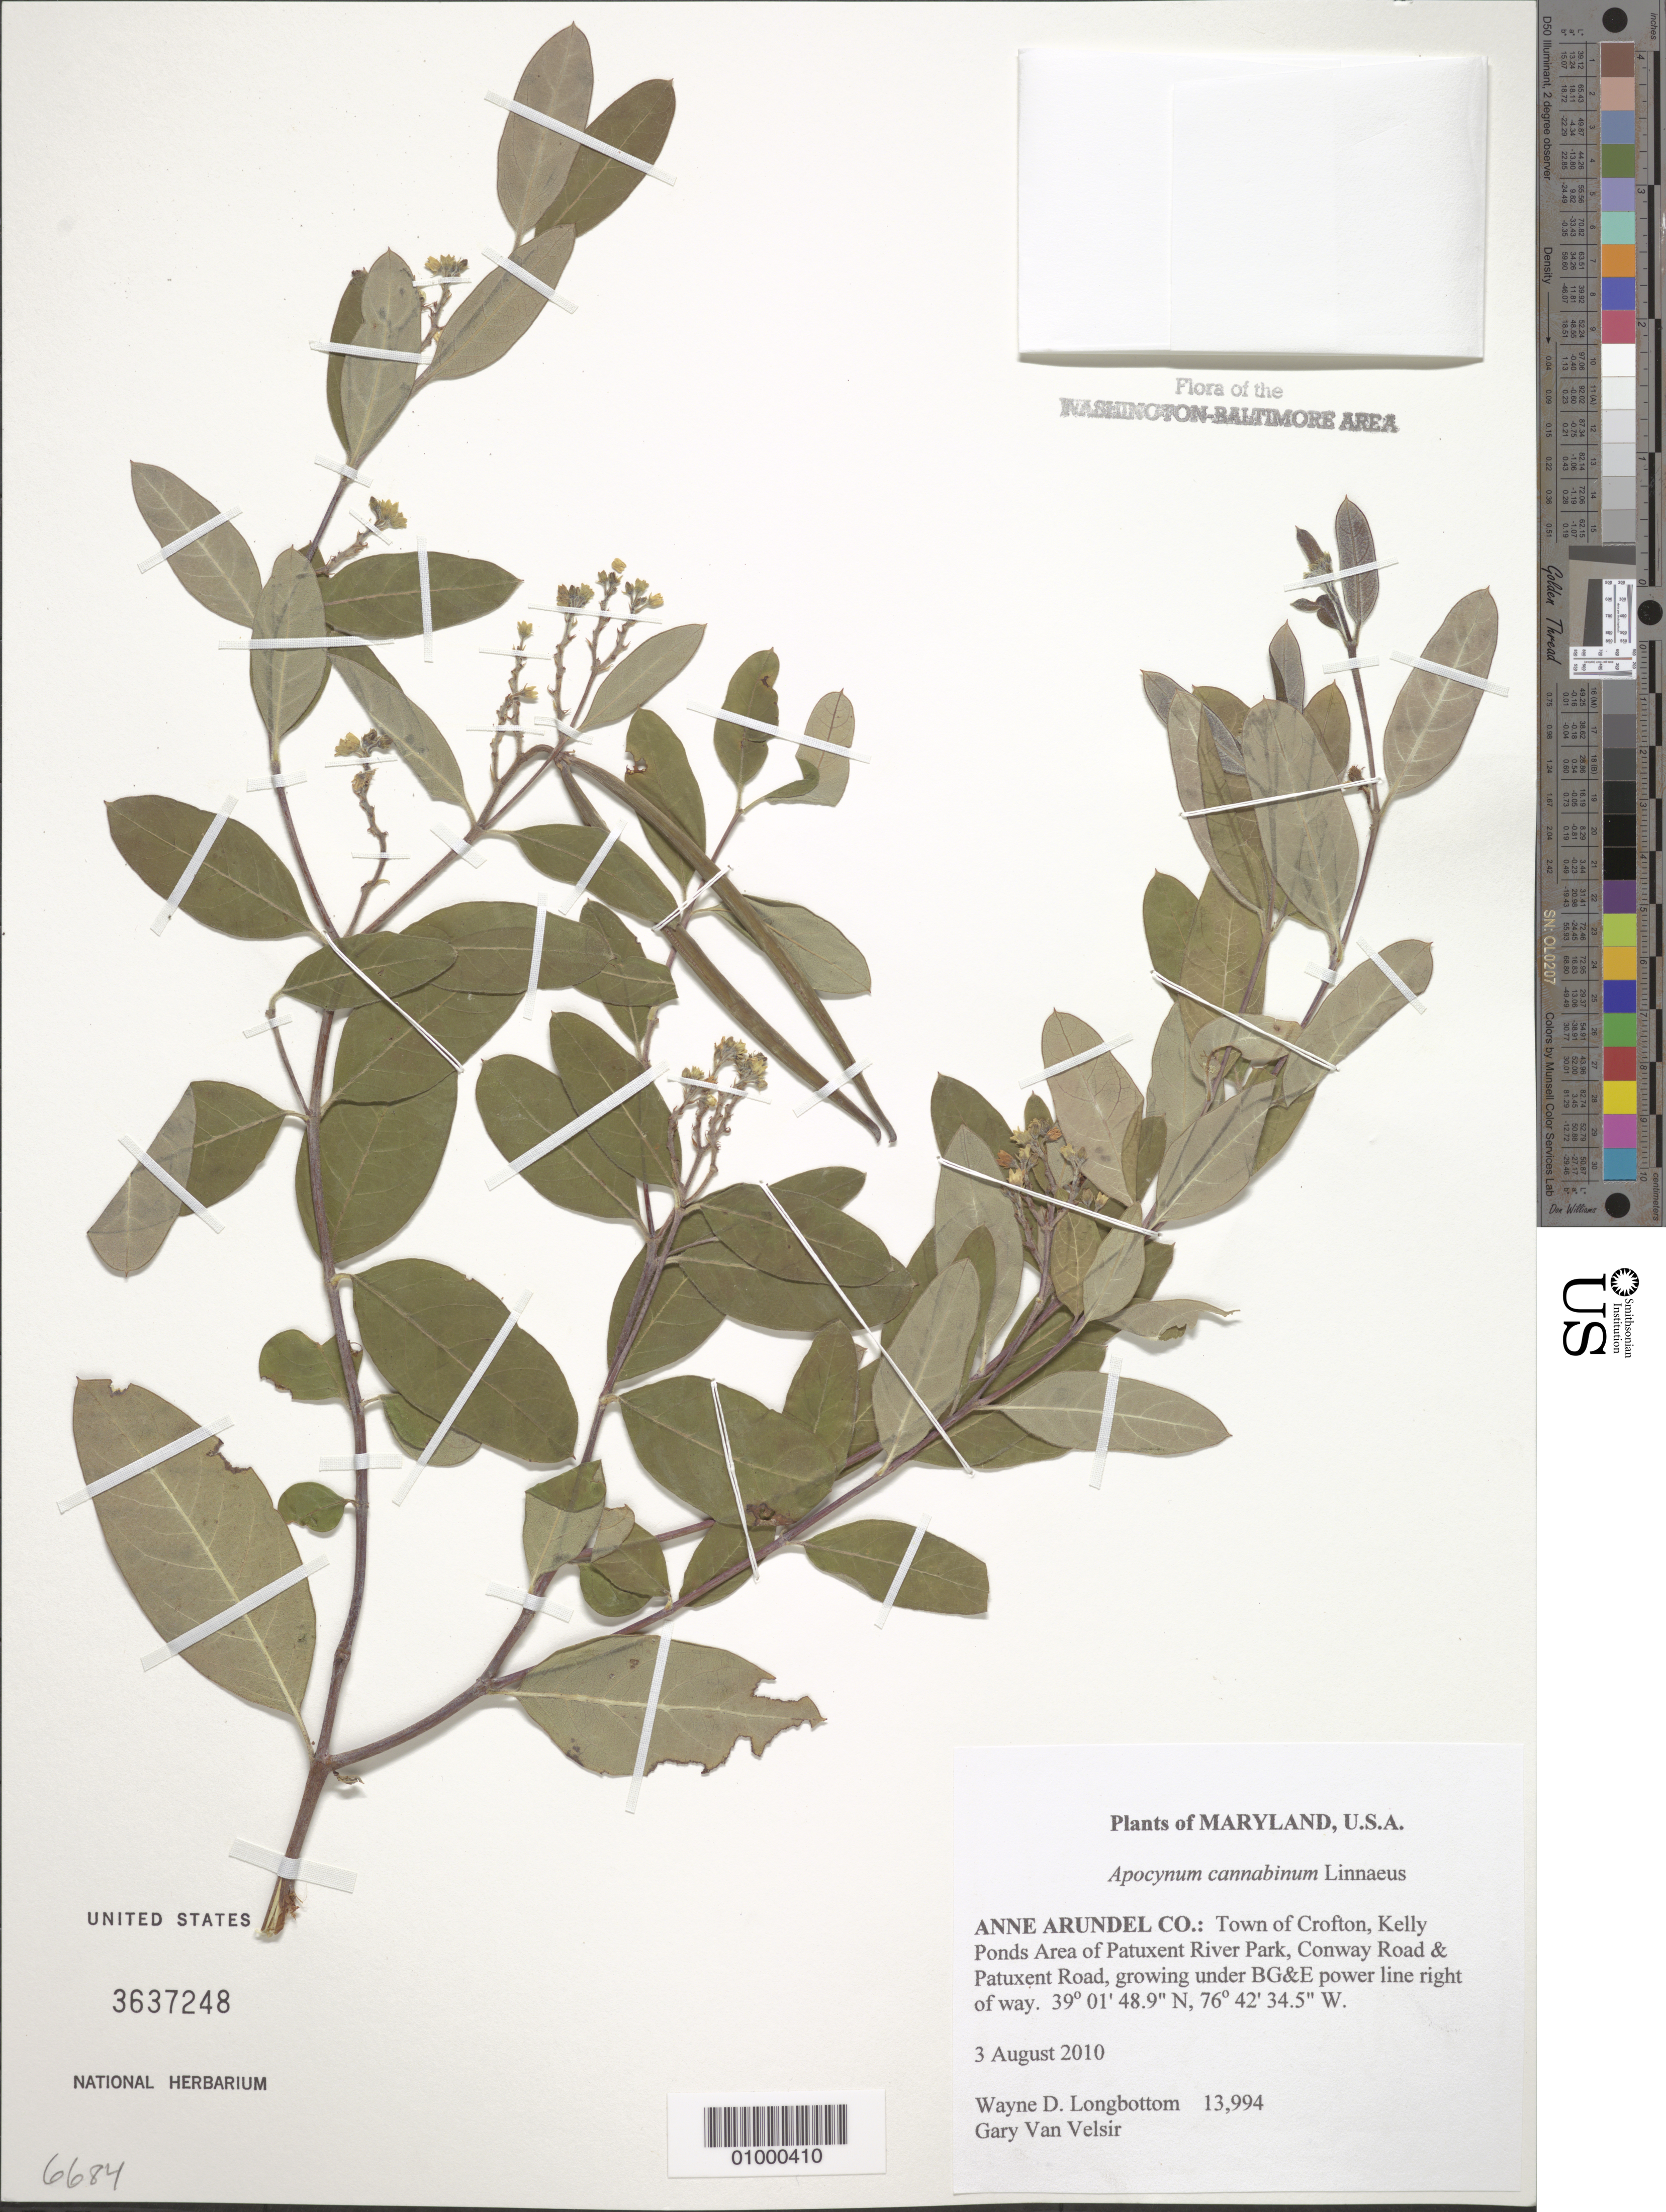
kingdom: Plantae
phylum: Tracheophyta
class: Magnoliopsida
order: Gentianales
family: Apocynaceae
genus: Apocynum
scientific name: Apocynum cannabinum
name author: L.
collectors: W. D. Longbottom & G. Van Velsir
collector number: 13994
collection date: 2010-08-03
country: United States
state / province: Maryland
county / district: Anne Arundel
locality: Town of Crofton, Kelly Ponds Area of Patuxent River Park, Conway Road & Patuxent Road, growing under BG&E power line right of way.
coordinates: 39 01 48.9 N, 76 42 34.5 W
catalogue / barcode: US 3637248